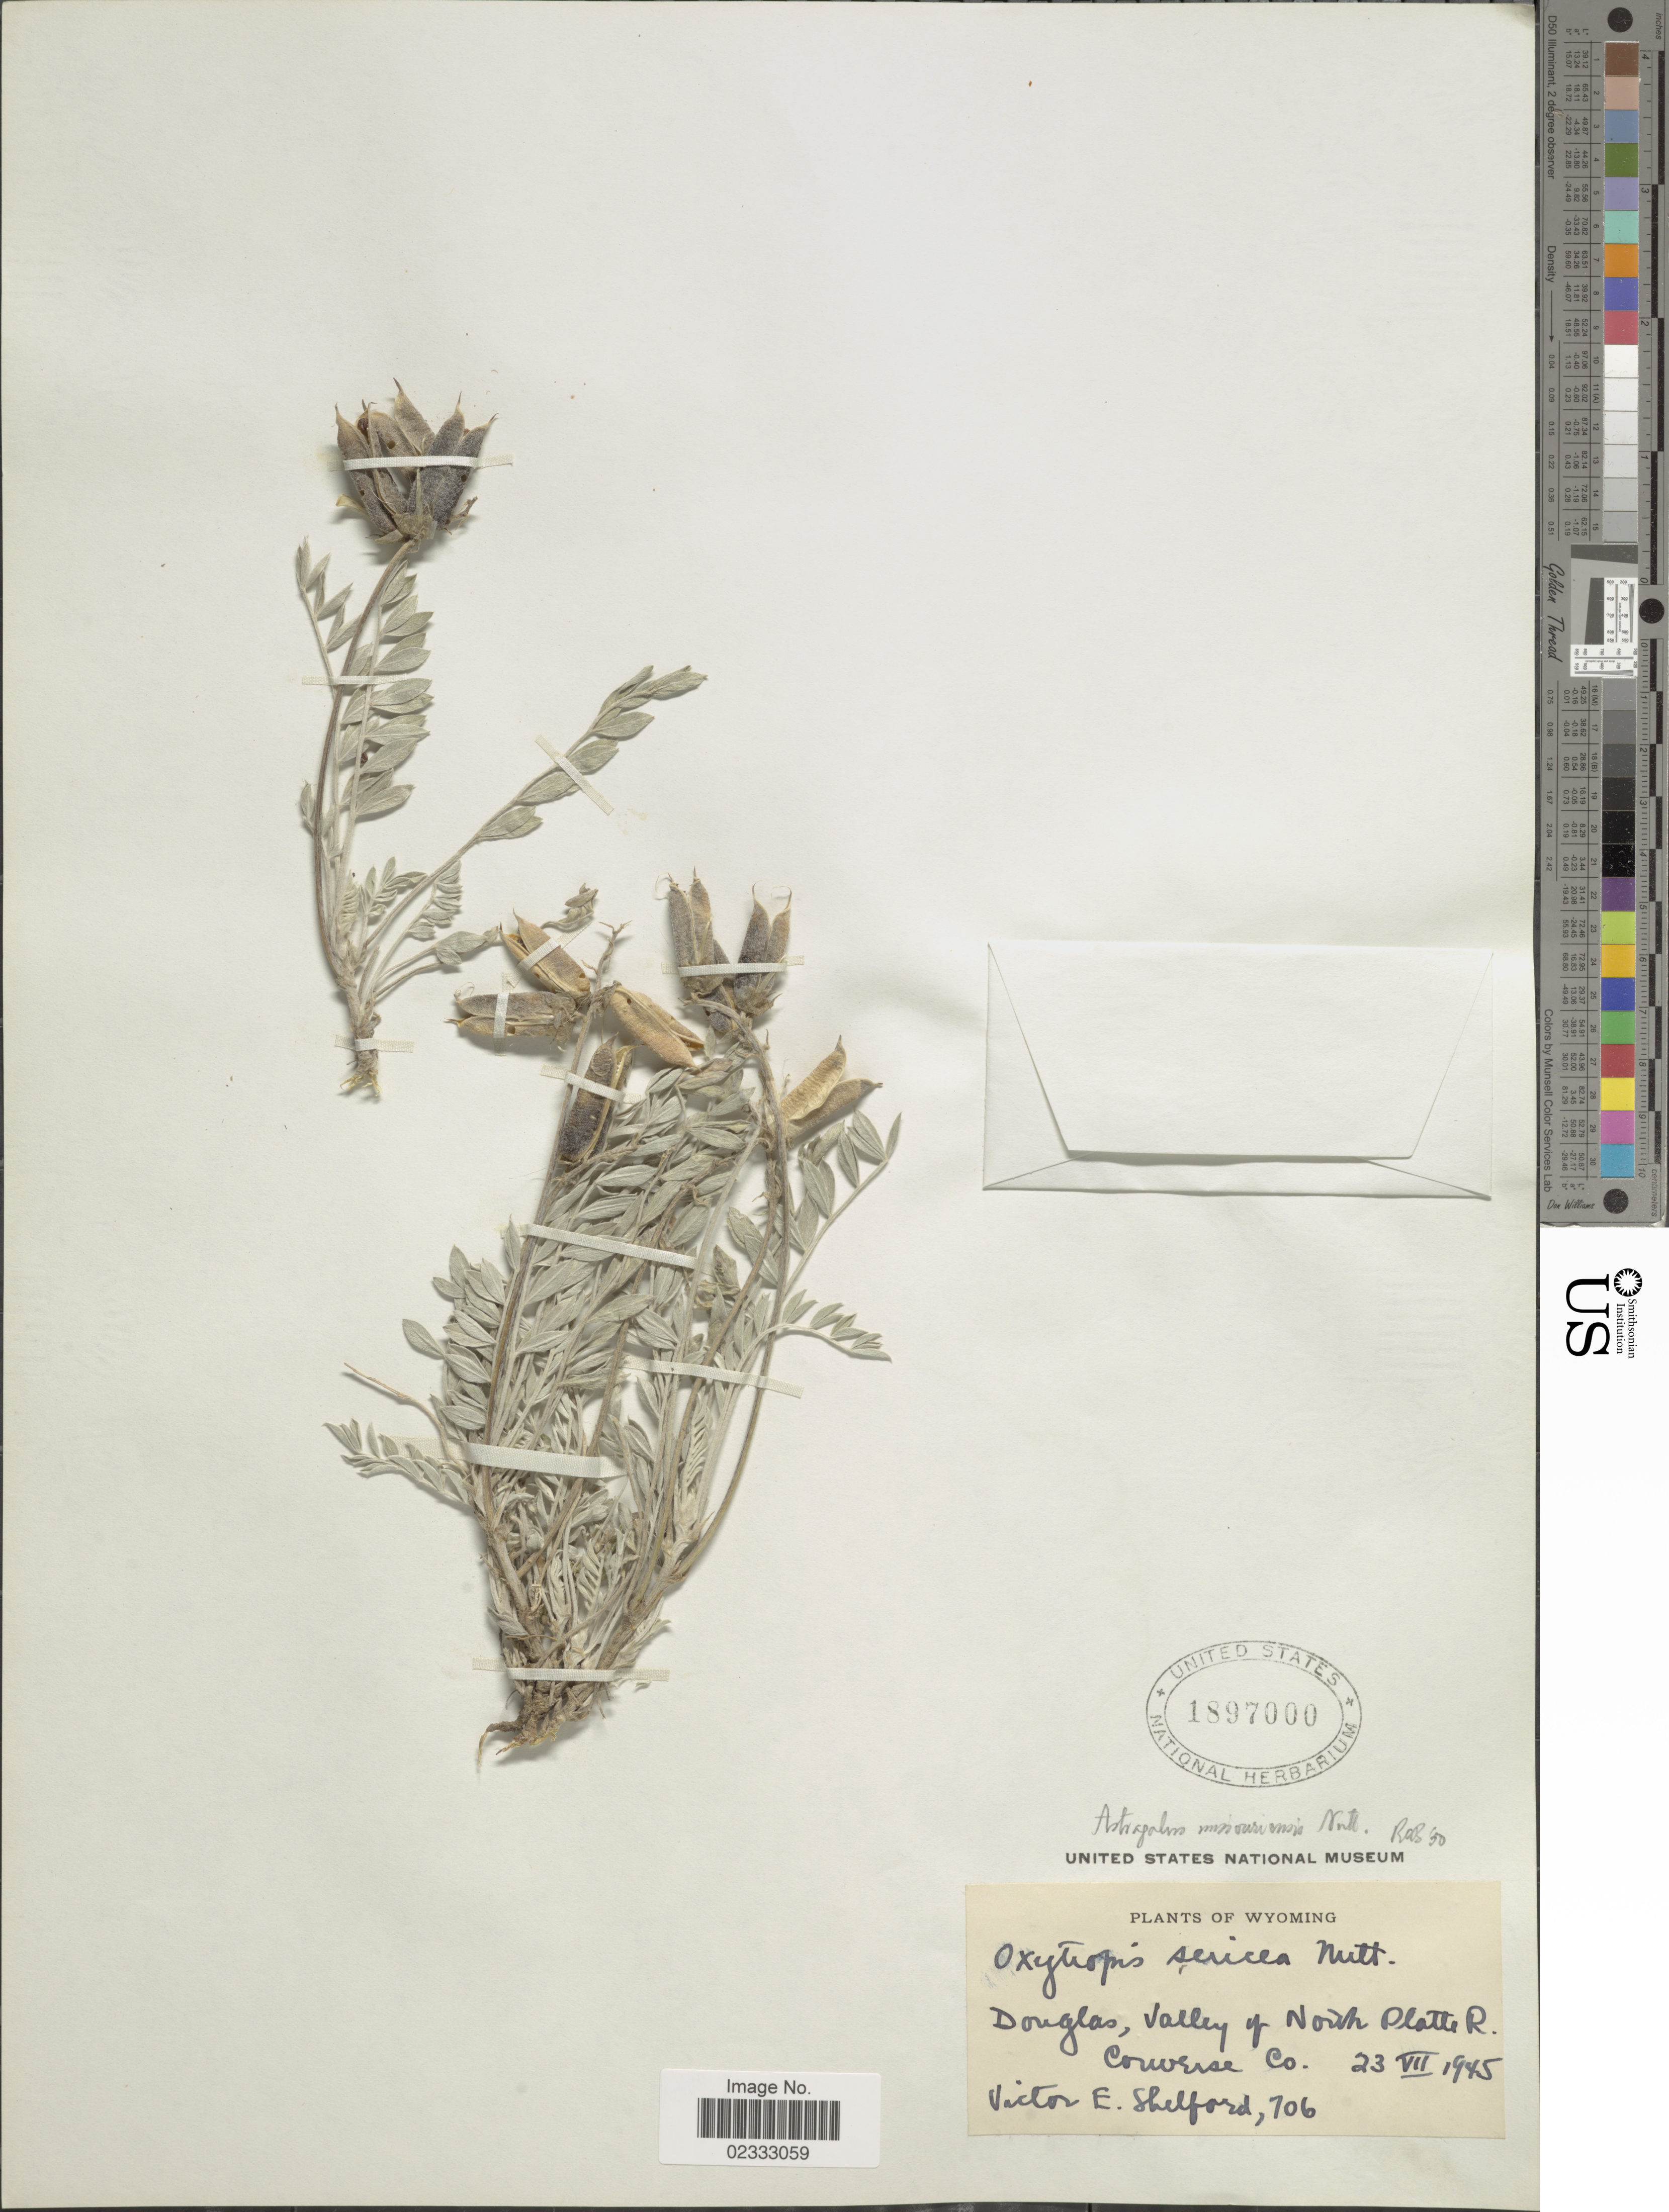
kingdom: Plantae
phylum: Tracheophyta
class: Magnoliopsida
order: Fabales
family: Fabaceae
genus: Astragalus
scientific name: Astragalus missouriensis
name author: Nutt.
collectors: V. Shelford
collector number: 706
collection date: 1945-07-23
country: United States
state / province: Wyoming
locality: Douglas Valley of NOrth Platte R, Converse Co.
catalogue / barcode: US 1897000